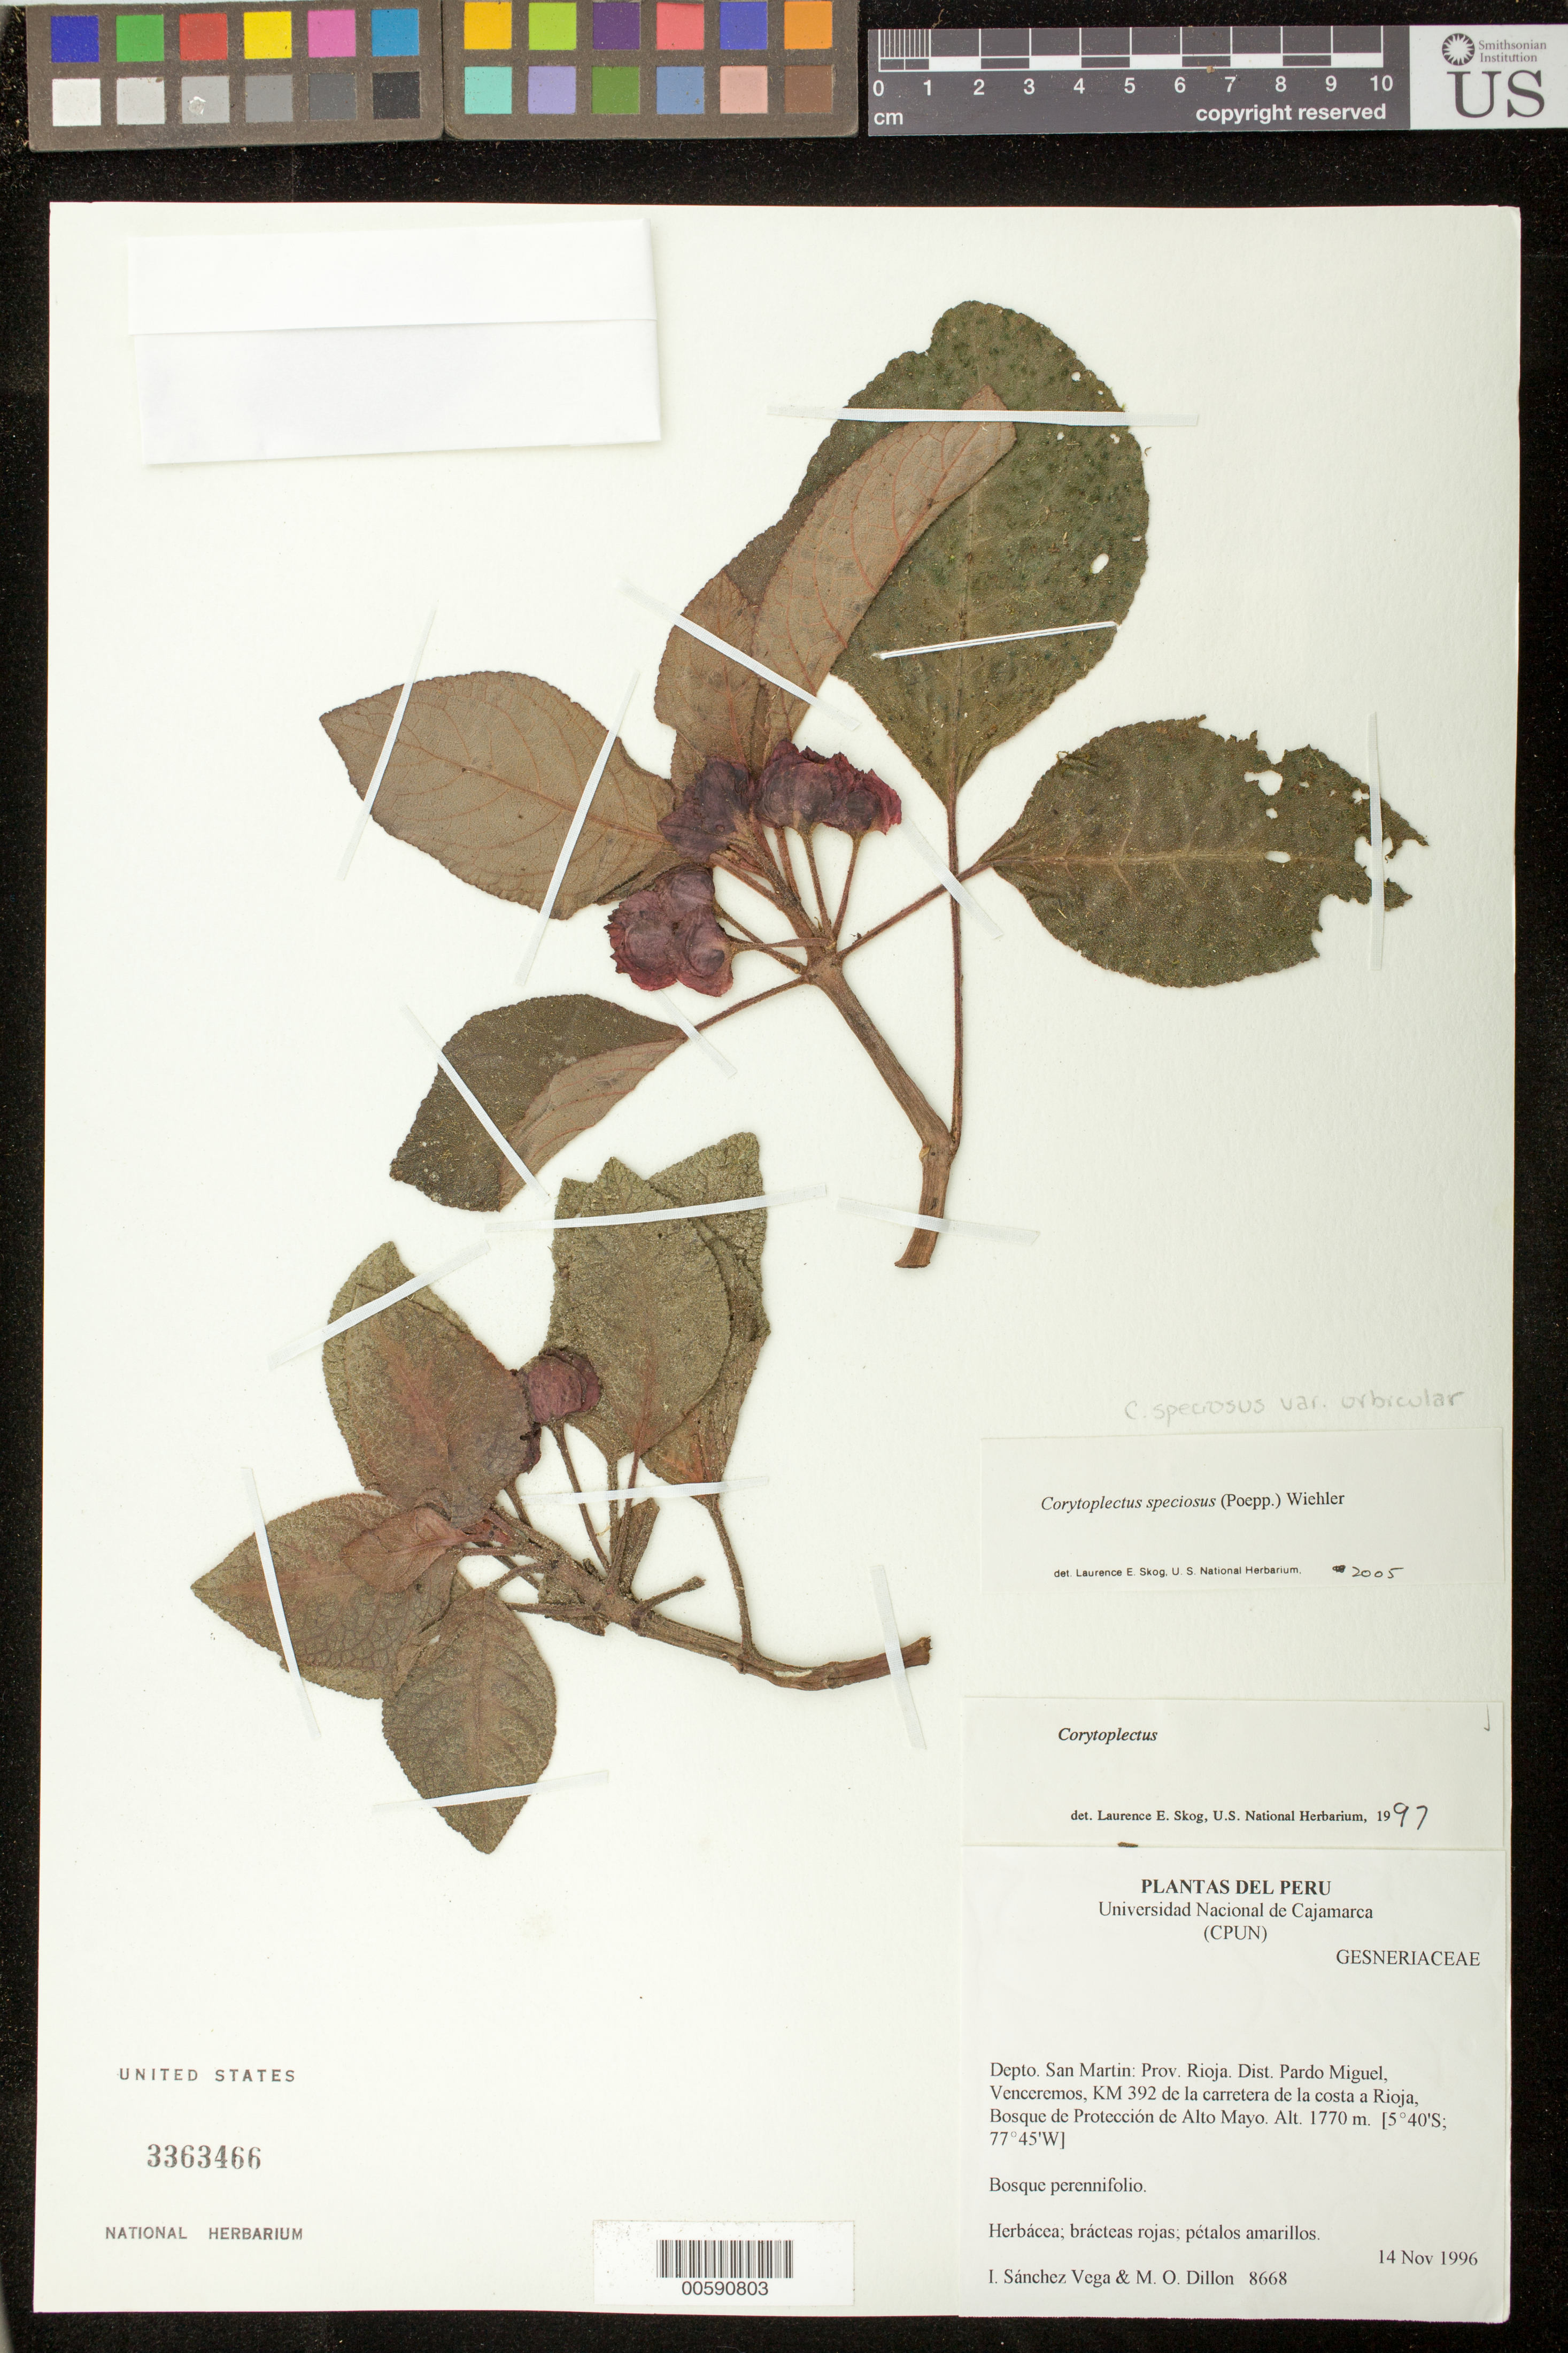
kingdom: Plantae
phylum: Tracheophyta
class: Magnoliopsida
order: Lamiales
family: Gesneriaceae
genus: Corytoplectus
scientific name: Corytoplectus sp.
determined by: Skog, Laurence E.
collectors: I. M. Sánchez Vega & M. O. Dillon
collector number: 8668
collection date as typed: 14 Nov 1996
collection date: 1996-11-14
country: Peru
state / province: San Martín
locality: Prov. Rioja, Dist. Pardo Miguel, Venceremos, KM 392 de la carretera de la costa a Rioja, Bosque de Protección de Alto Mayo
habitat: Bosque perennifolio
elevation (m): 1770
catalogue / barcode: US 3363466